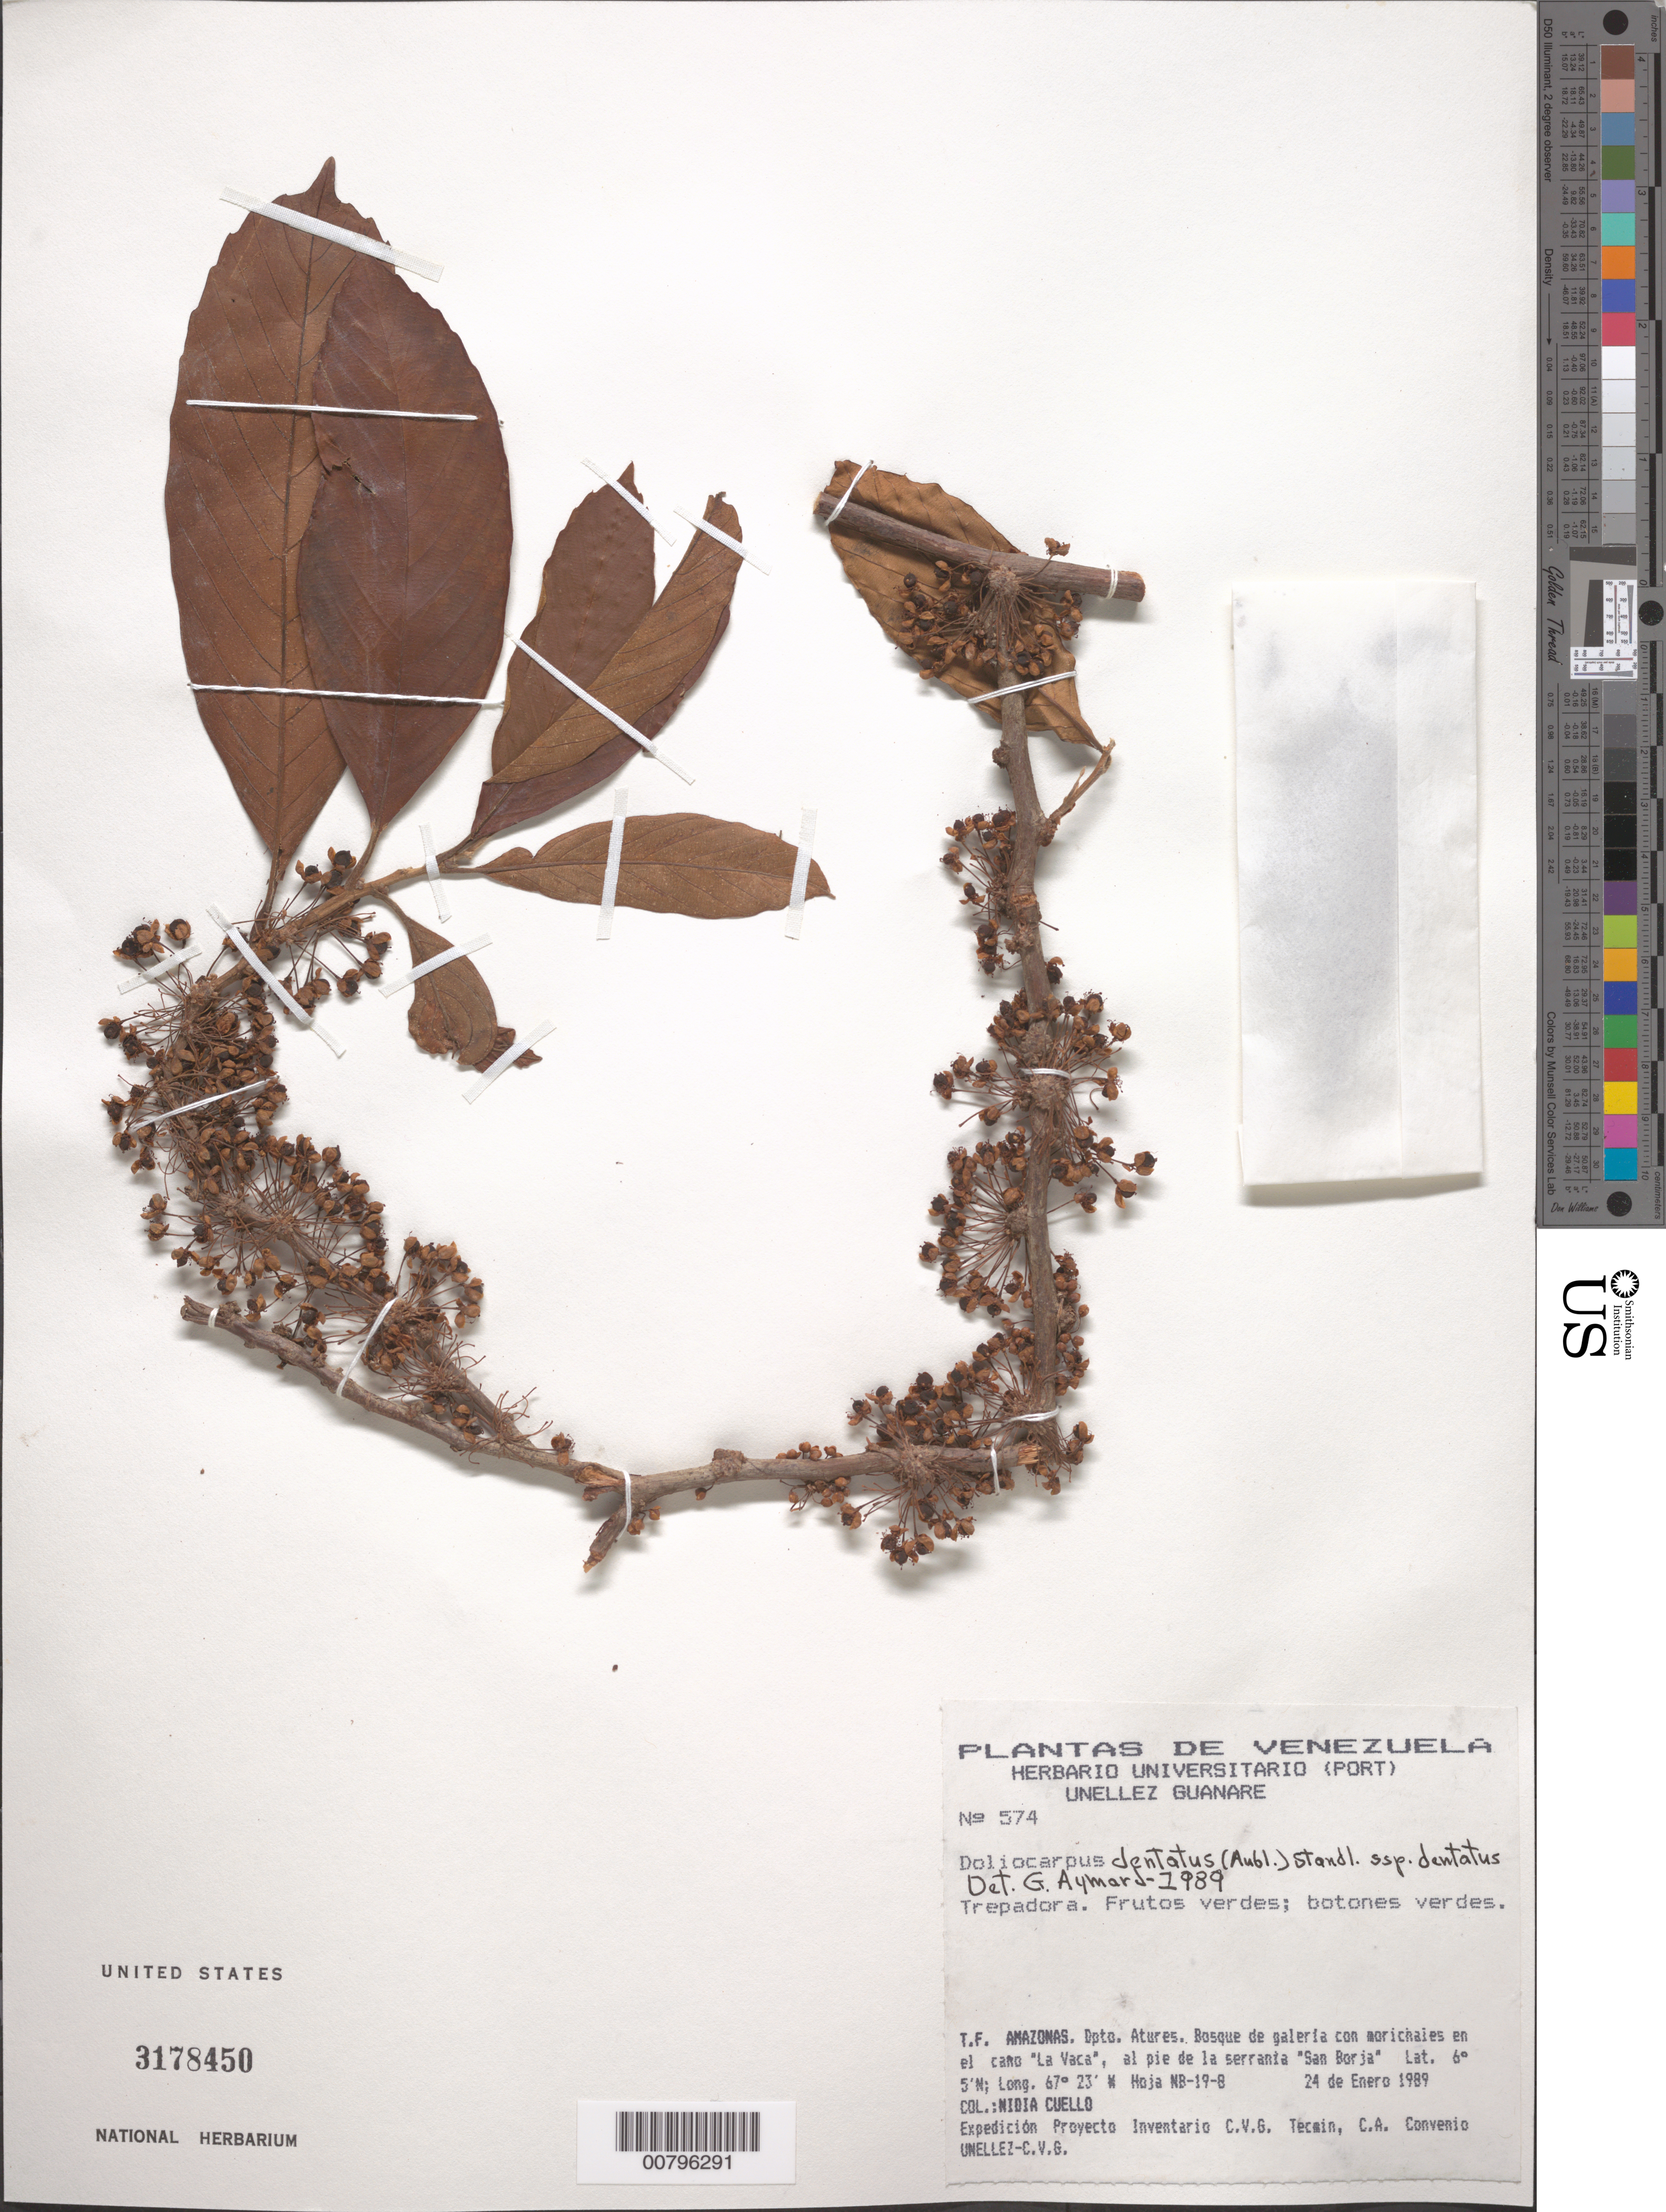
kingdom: Plantae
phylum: Tracheophyta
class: Magnoliopsida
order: Dilleniales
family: Dilleniaceae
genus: Doliocarpus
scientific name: Doliocarpus dentatus subsp. dentatus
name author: (Aubl.) Standl.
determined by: Aymard C., G. A., (PORT), Univ. Nac. Exp. de los Llanos Ezequiel Zamora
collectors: N. L. Cuello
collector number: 574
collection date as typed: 24-Jan-89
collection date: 1989-01-24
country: Venezuela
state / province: Amazonas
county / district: Atures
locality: Serranía "San Borja"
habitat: Bosque de galeria con morichales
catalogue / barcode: US 3178450